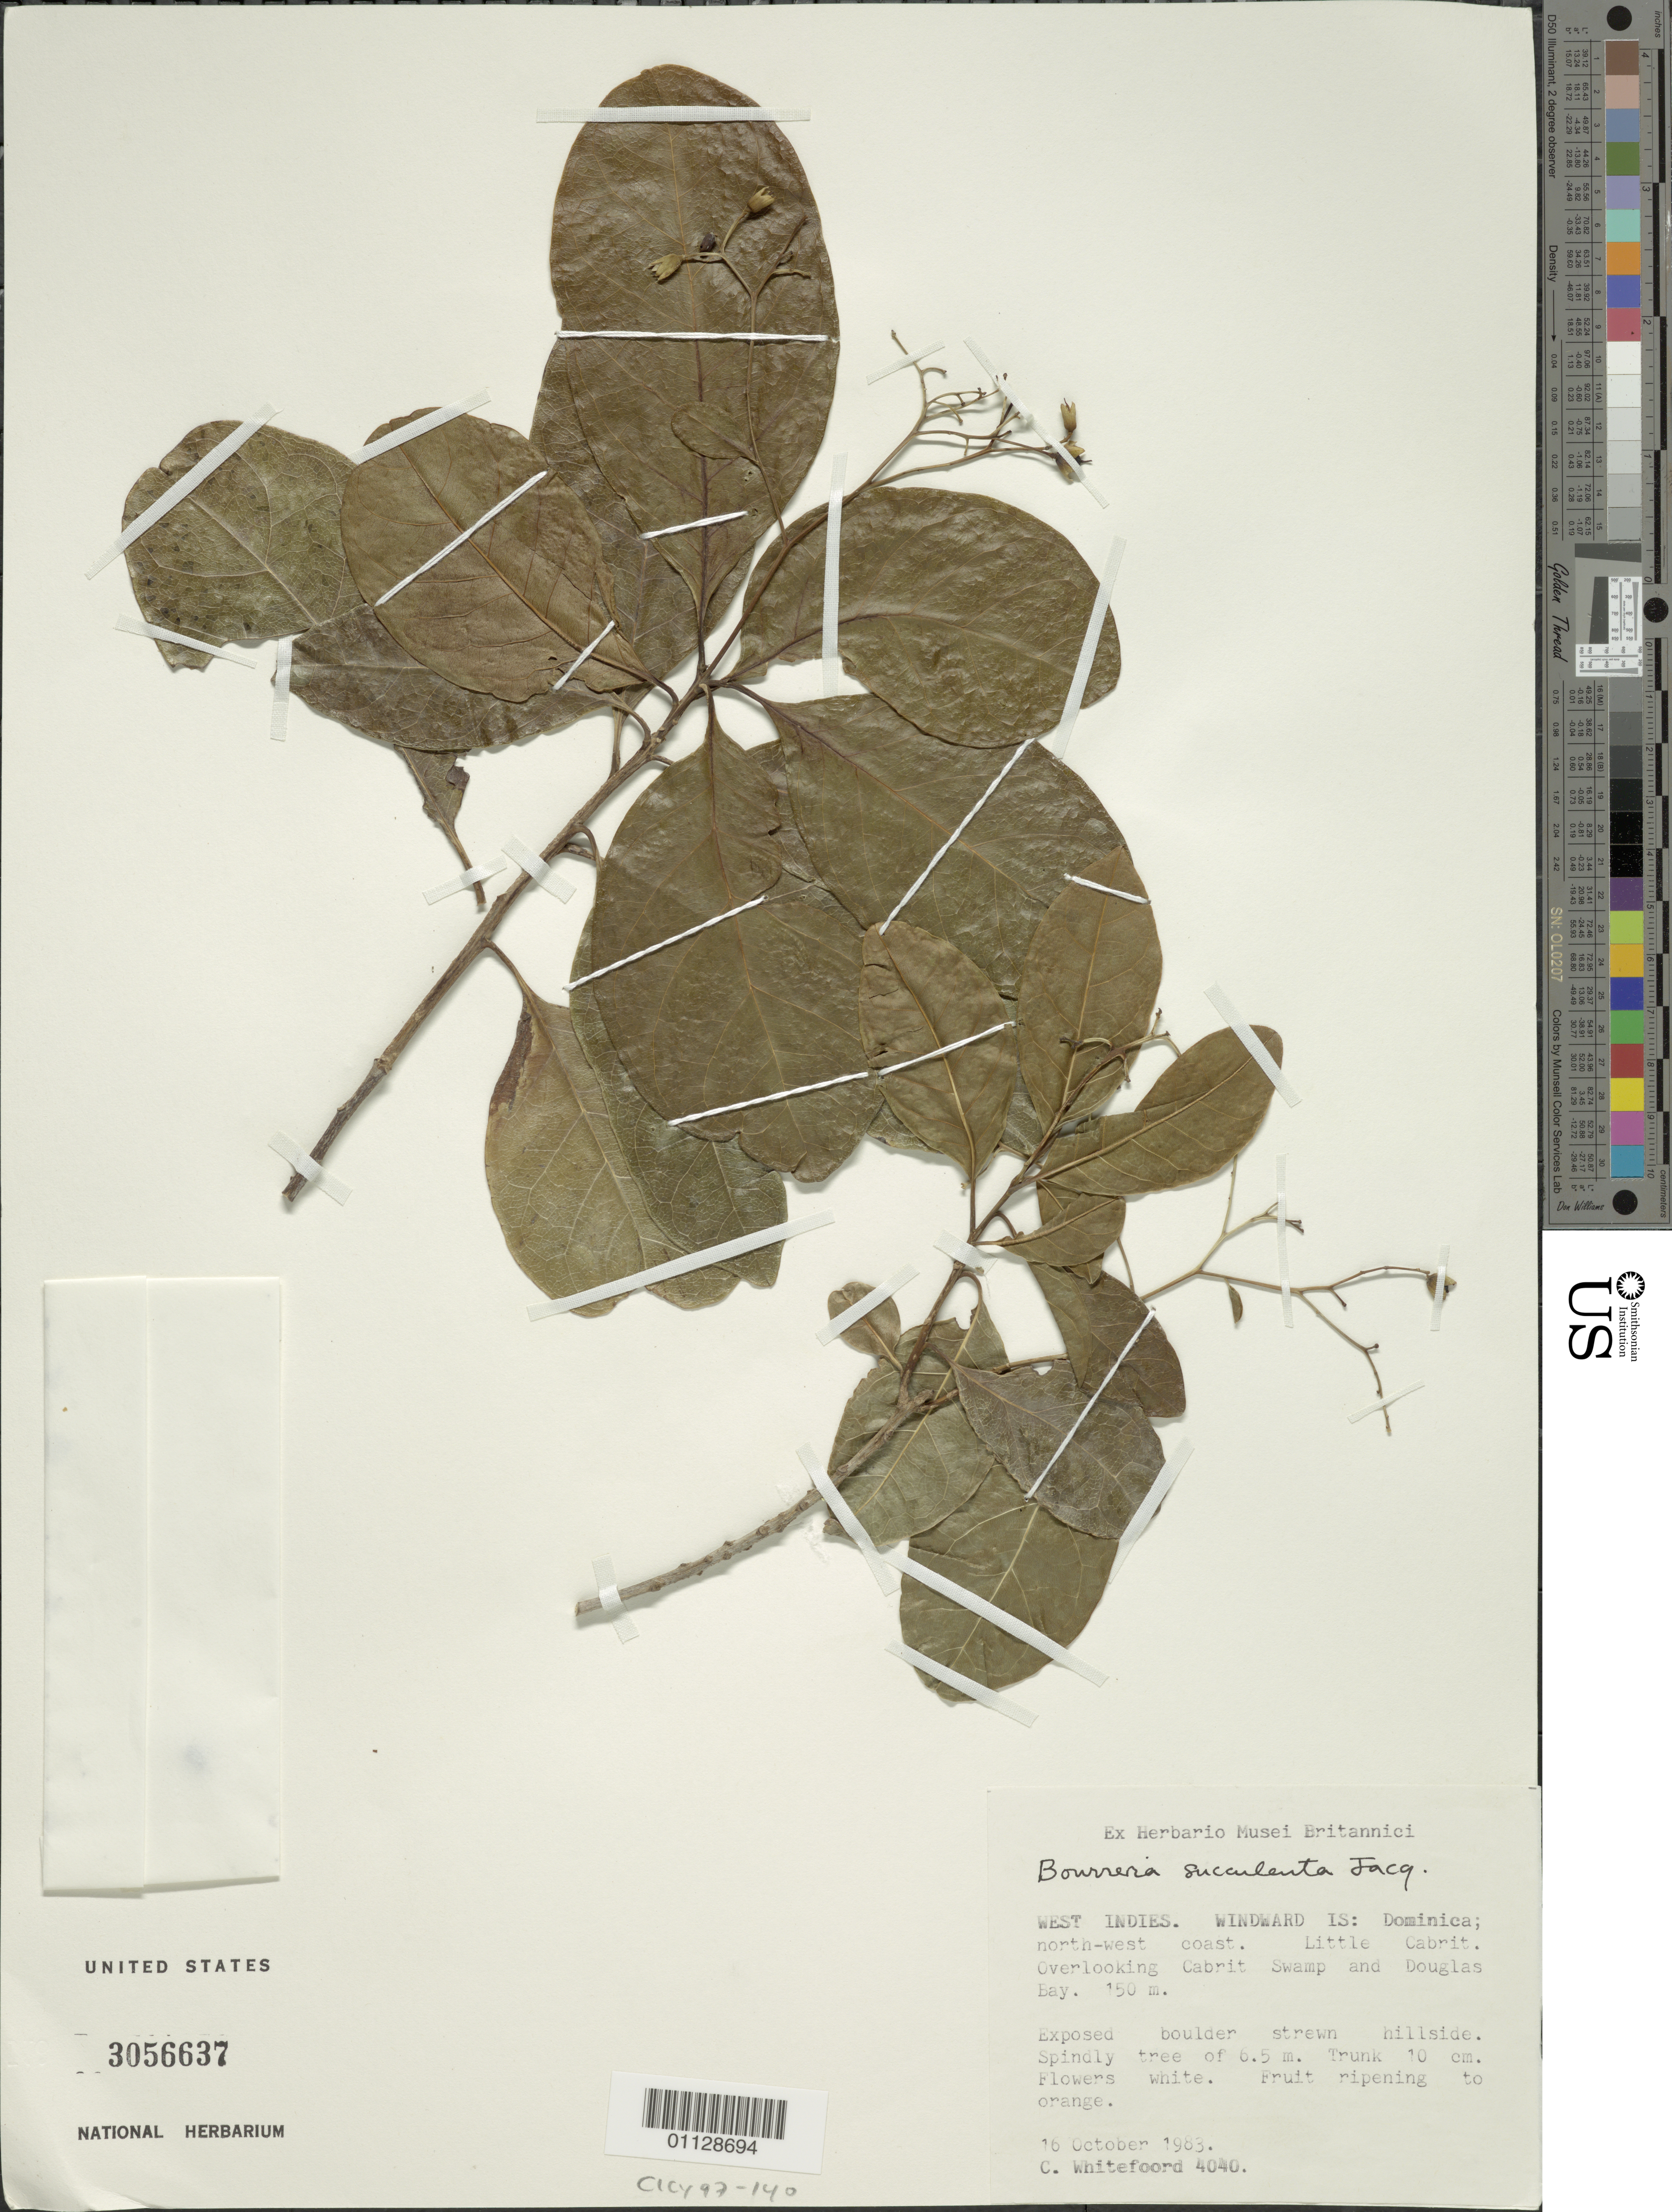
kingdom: Plantae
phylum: Tracheophyta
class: Magnoliopsida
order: Boraginales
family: Ehretiaceae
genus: Bourreria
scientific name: Bourreria succulenta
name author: Jacq.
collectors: C. Whitefoord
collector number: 4040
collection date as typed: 16 Oct 1983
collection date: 1983-10-16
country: Dominica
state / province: St. John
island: Dominica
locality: NW coast, Little Cabrit, overlooking Cabrit Swamp and Douglas Bay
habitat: exposed boulder strewn hillside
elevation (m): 150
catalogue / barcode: US 3056637